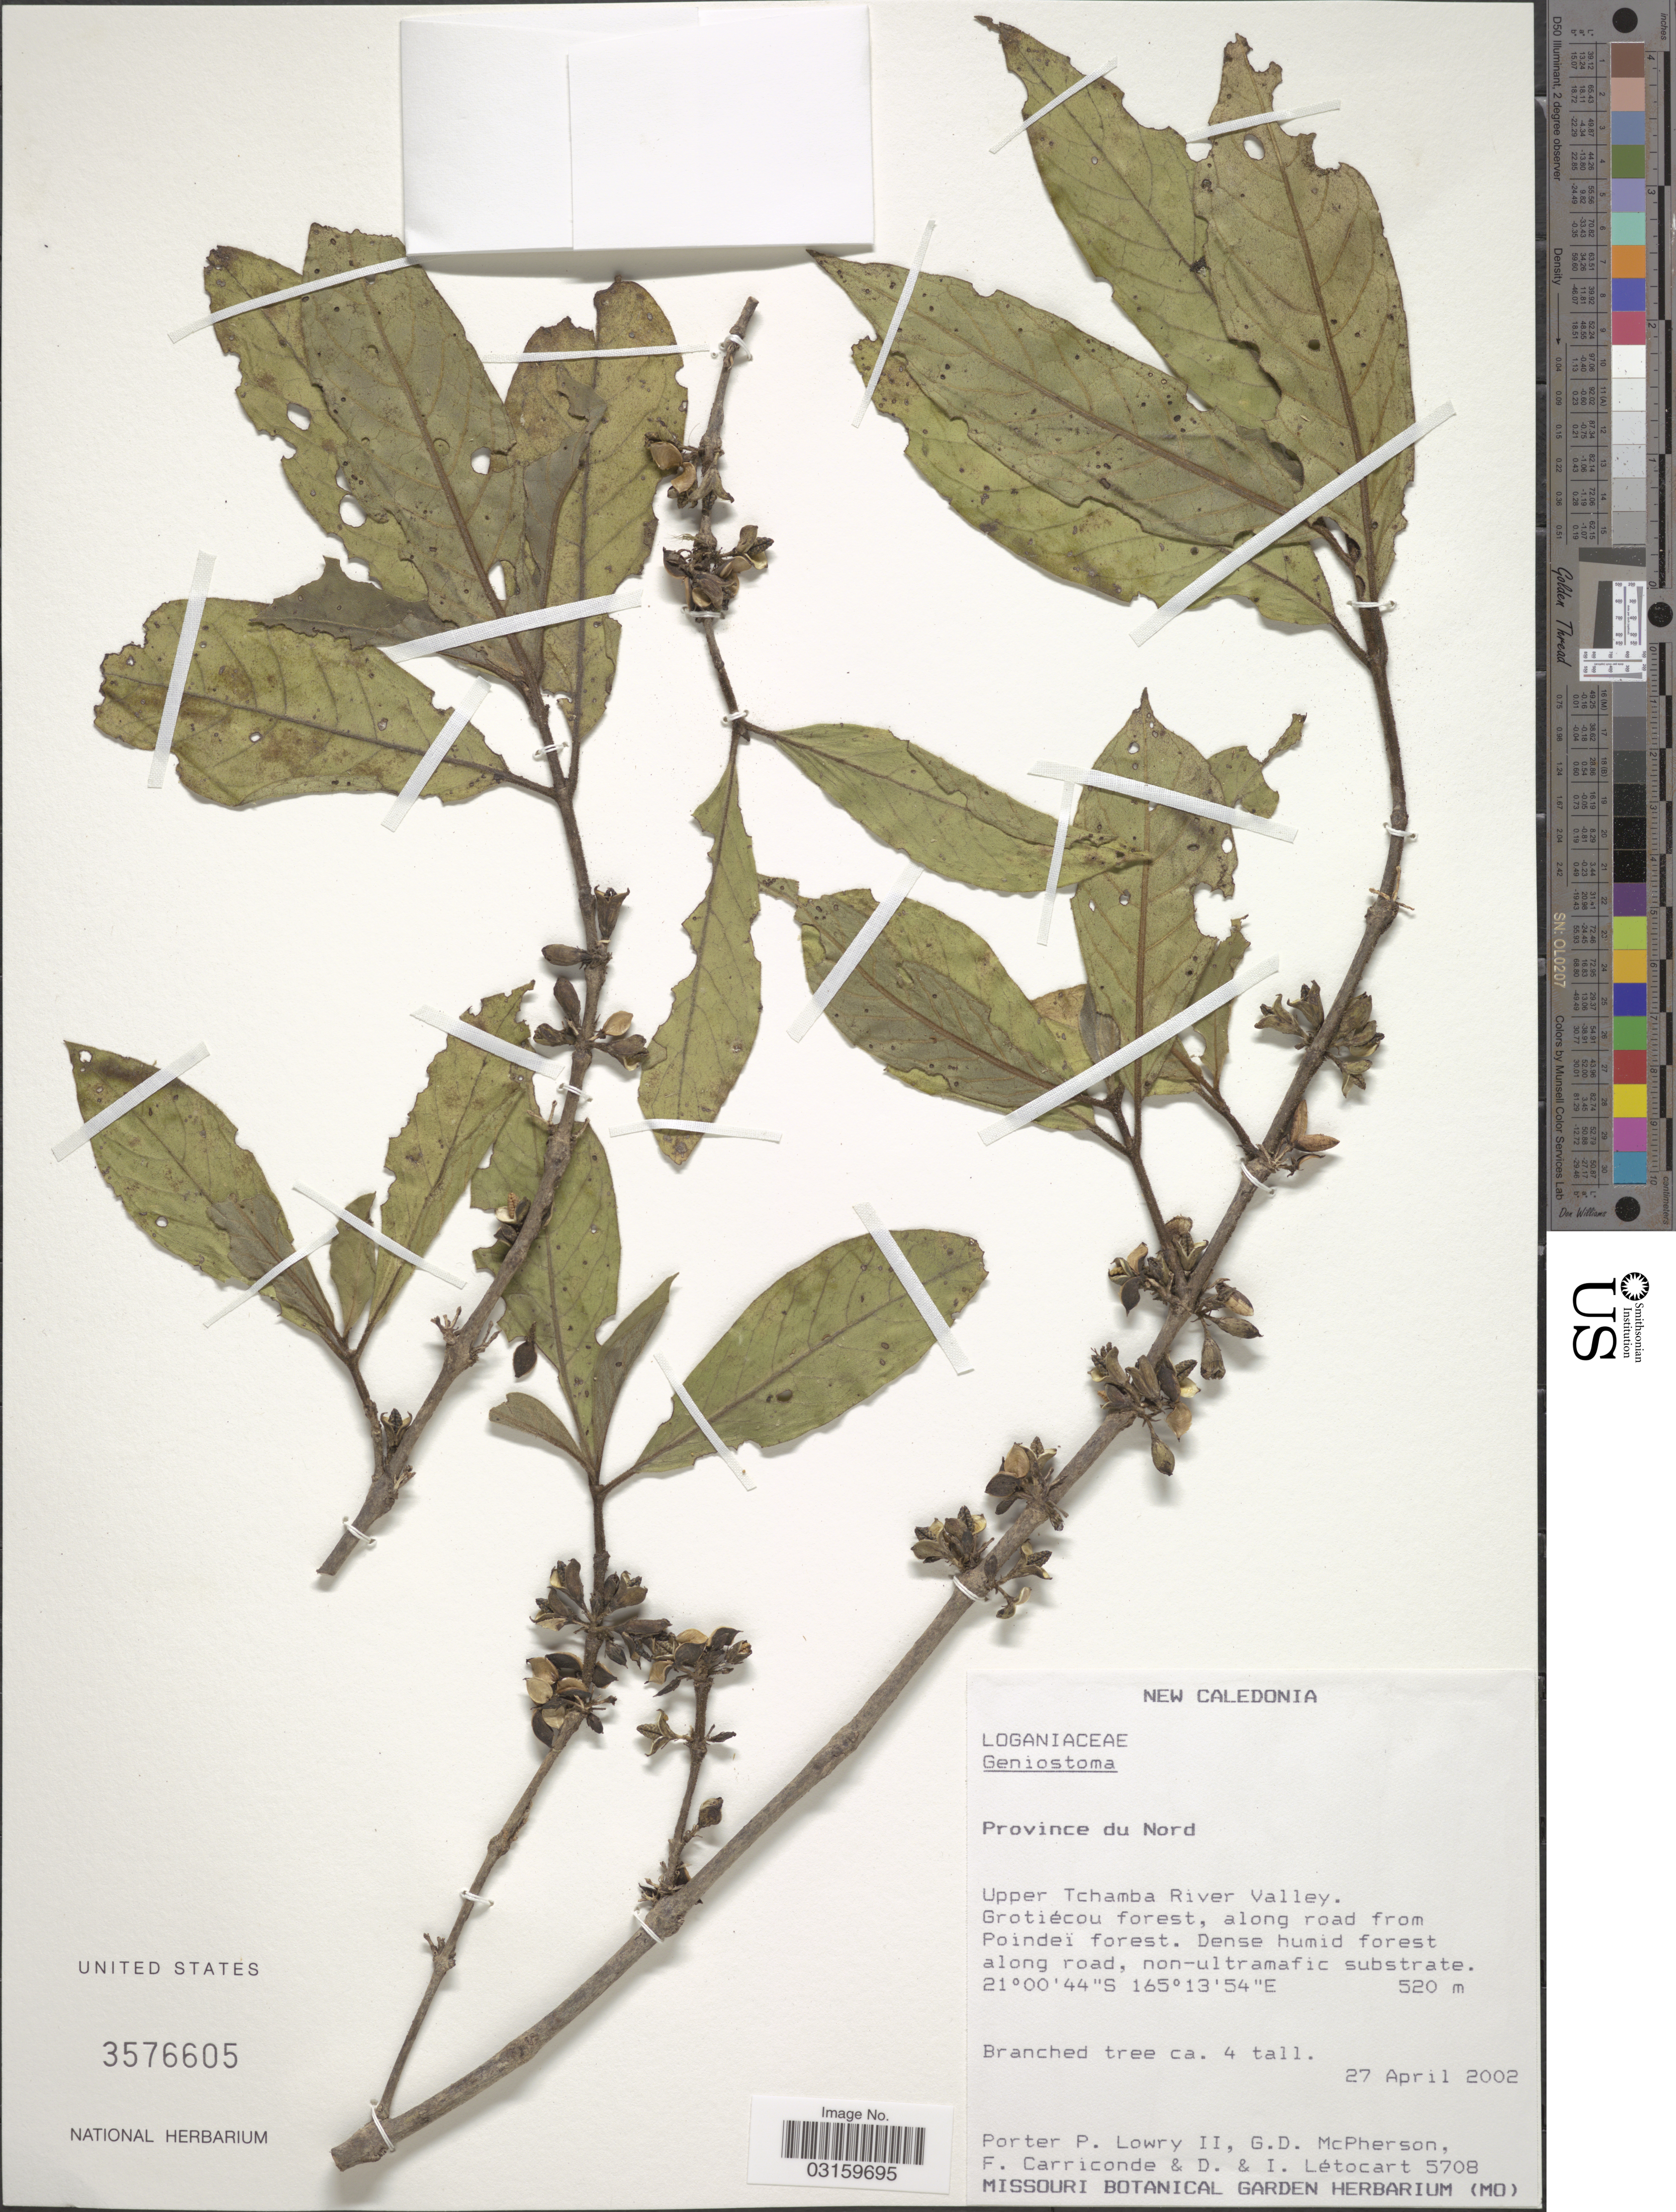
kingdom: Plantae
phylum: Tracheophyta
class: Magnoliopsida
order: Gentianales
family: Loganiaceae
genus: Geniostoma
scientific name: Geniostoma sp.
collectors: P. P. Lowry, G. D. McPherson, F. Carriconde, D. Letocart & I. Letocart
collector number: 5708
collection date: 2002-04-27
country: New Caledonia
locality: Province du Nord. Upper Tchamba River Valley. Grotiécou forest, along road from Poindeï forest.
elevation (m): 520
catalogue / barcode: US 3576605